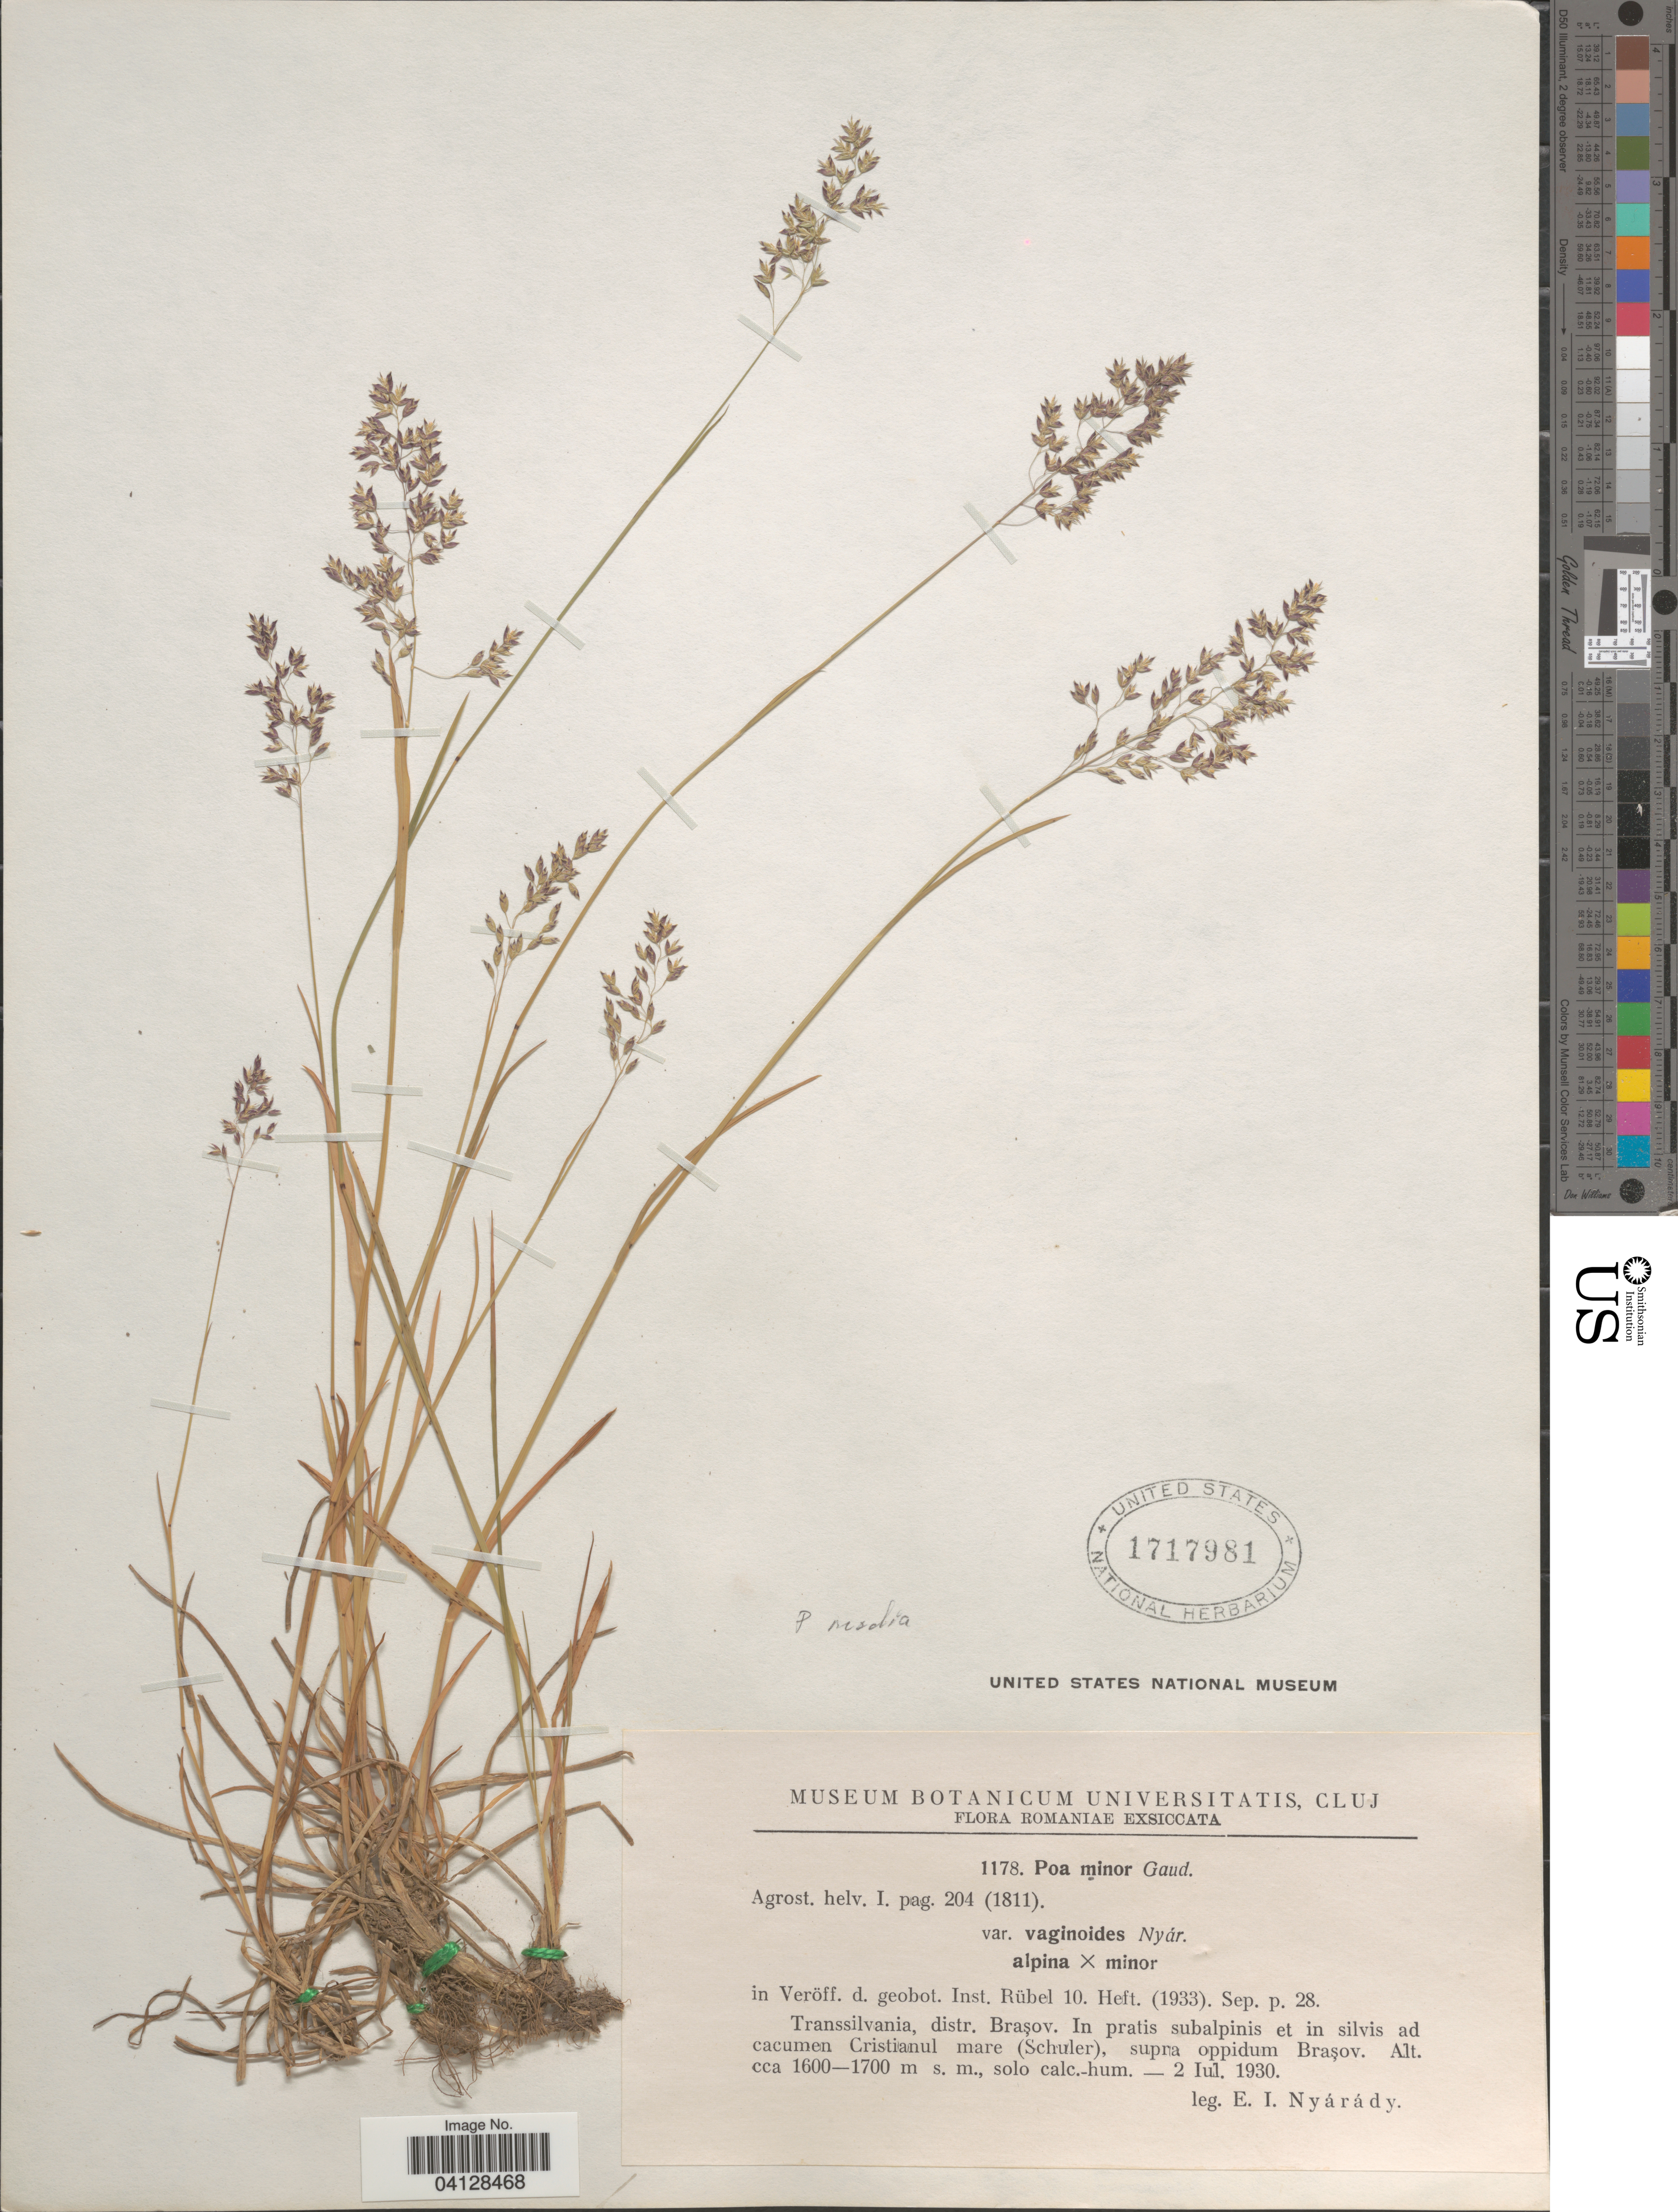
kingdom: Plantae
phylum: Tracheophyta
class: Liliopsida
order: Poales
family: Poaceae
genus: Poa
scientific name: Poa minor var. vaginoides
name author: Nyár.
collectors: E. Nyárády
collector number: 1178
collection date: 1930-07-02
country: Romania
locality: Transsilvania, distr. Braşov. In pratis subalpinis et in silvis ad cacumen Cristianul mare (Schuler), supra oppidum Braşov.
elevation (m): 1600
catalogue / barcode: US 1717981